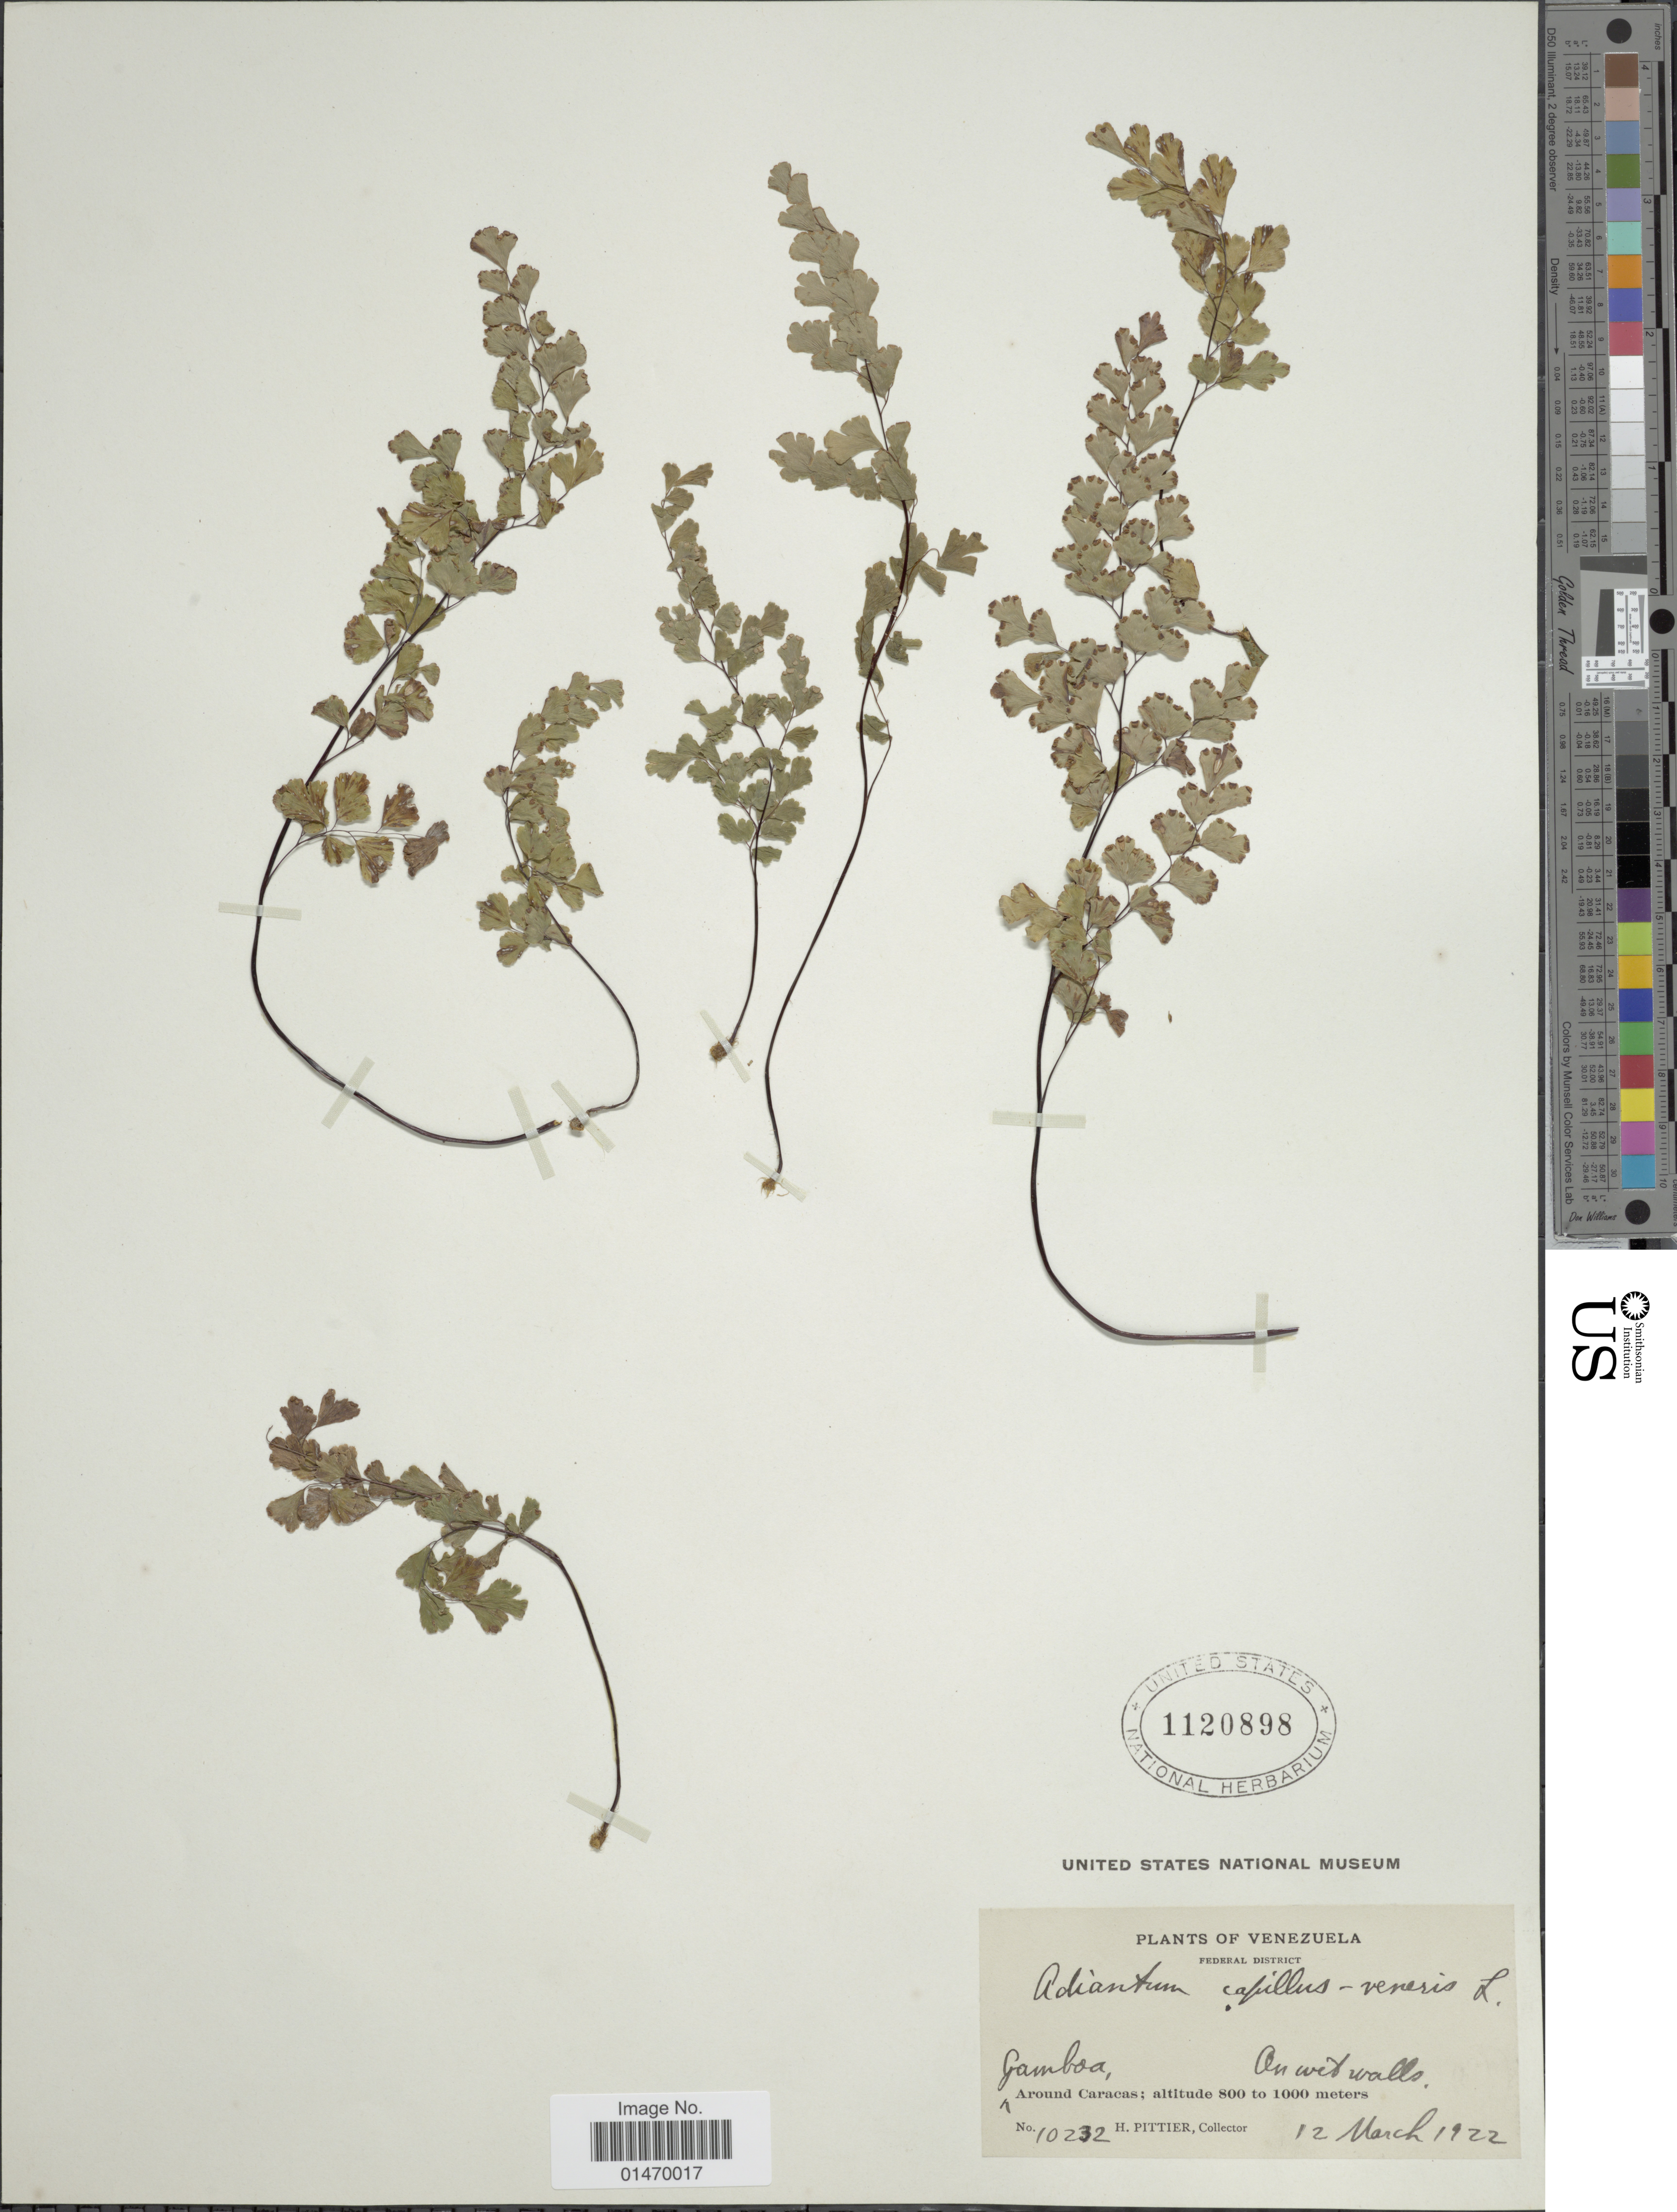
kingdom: Plantae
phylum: Tracheophyta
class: Polypodiopsida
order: Polypodiales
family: Pteridaceae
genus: Adiantum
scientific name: Adiantum capillus-veneris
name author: L.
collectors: H. F. Pittier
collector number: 10232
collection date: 1922-03-12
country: Venezuela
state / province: Distrito Federal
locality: Federal District, around Caracas.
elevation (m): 800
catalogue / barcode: US 1120898